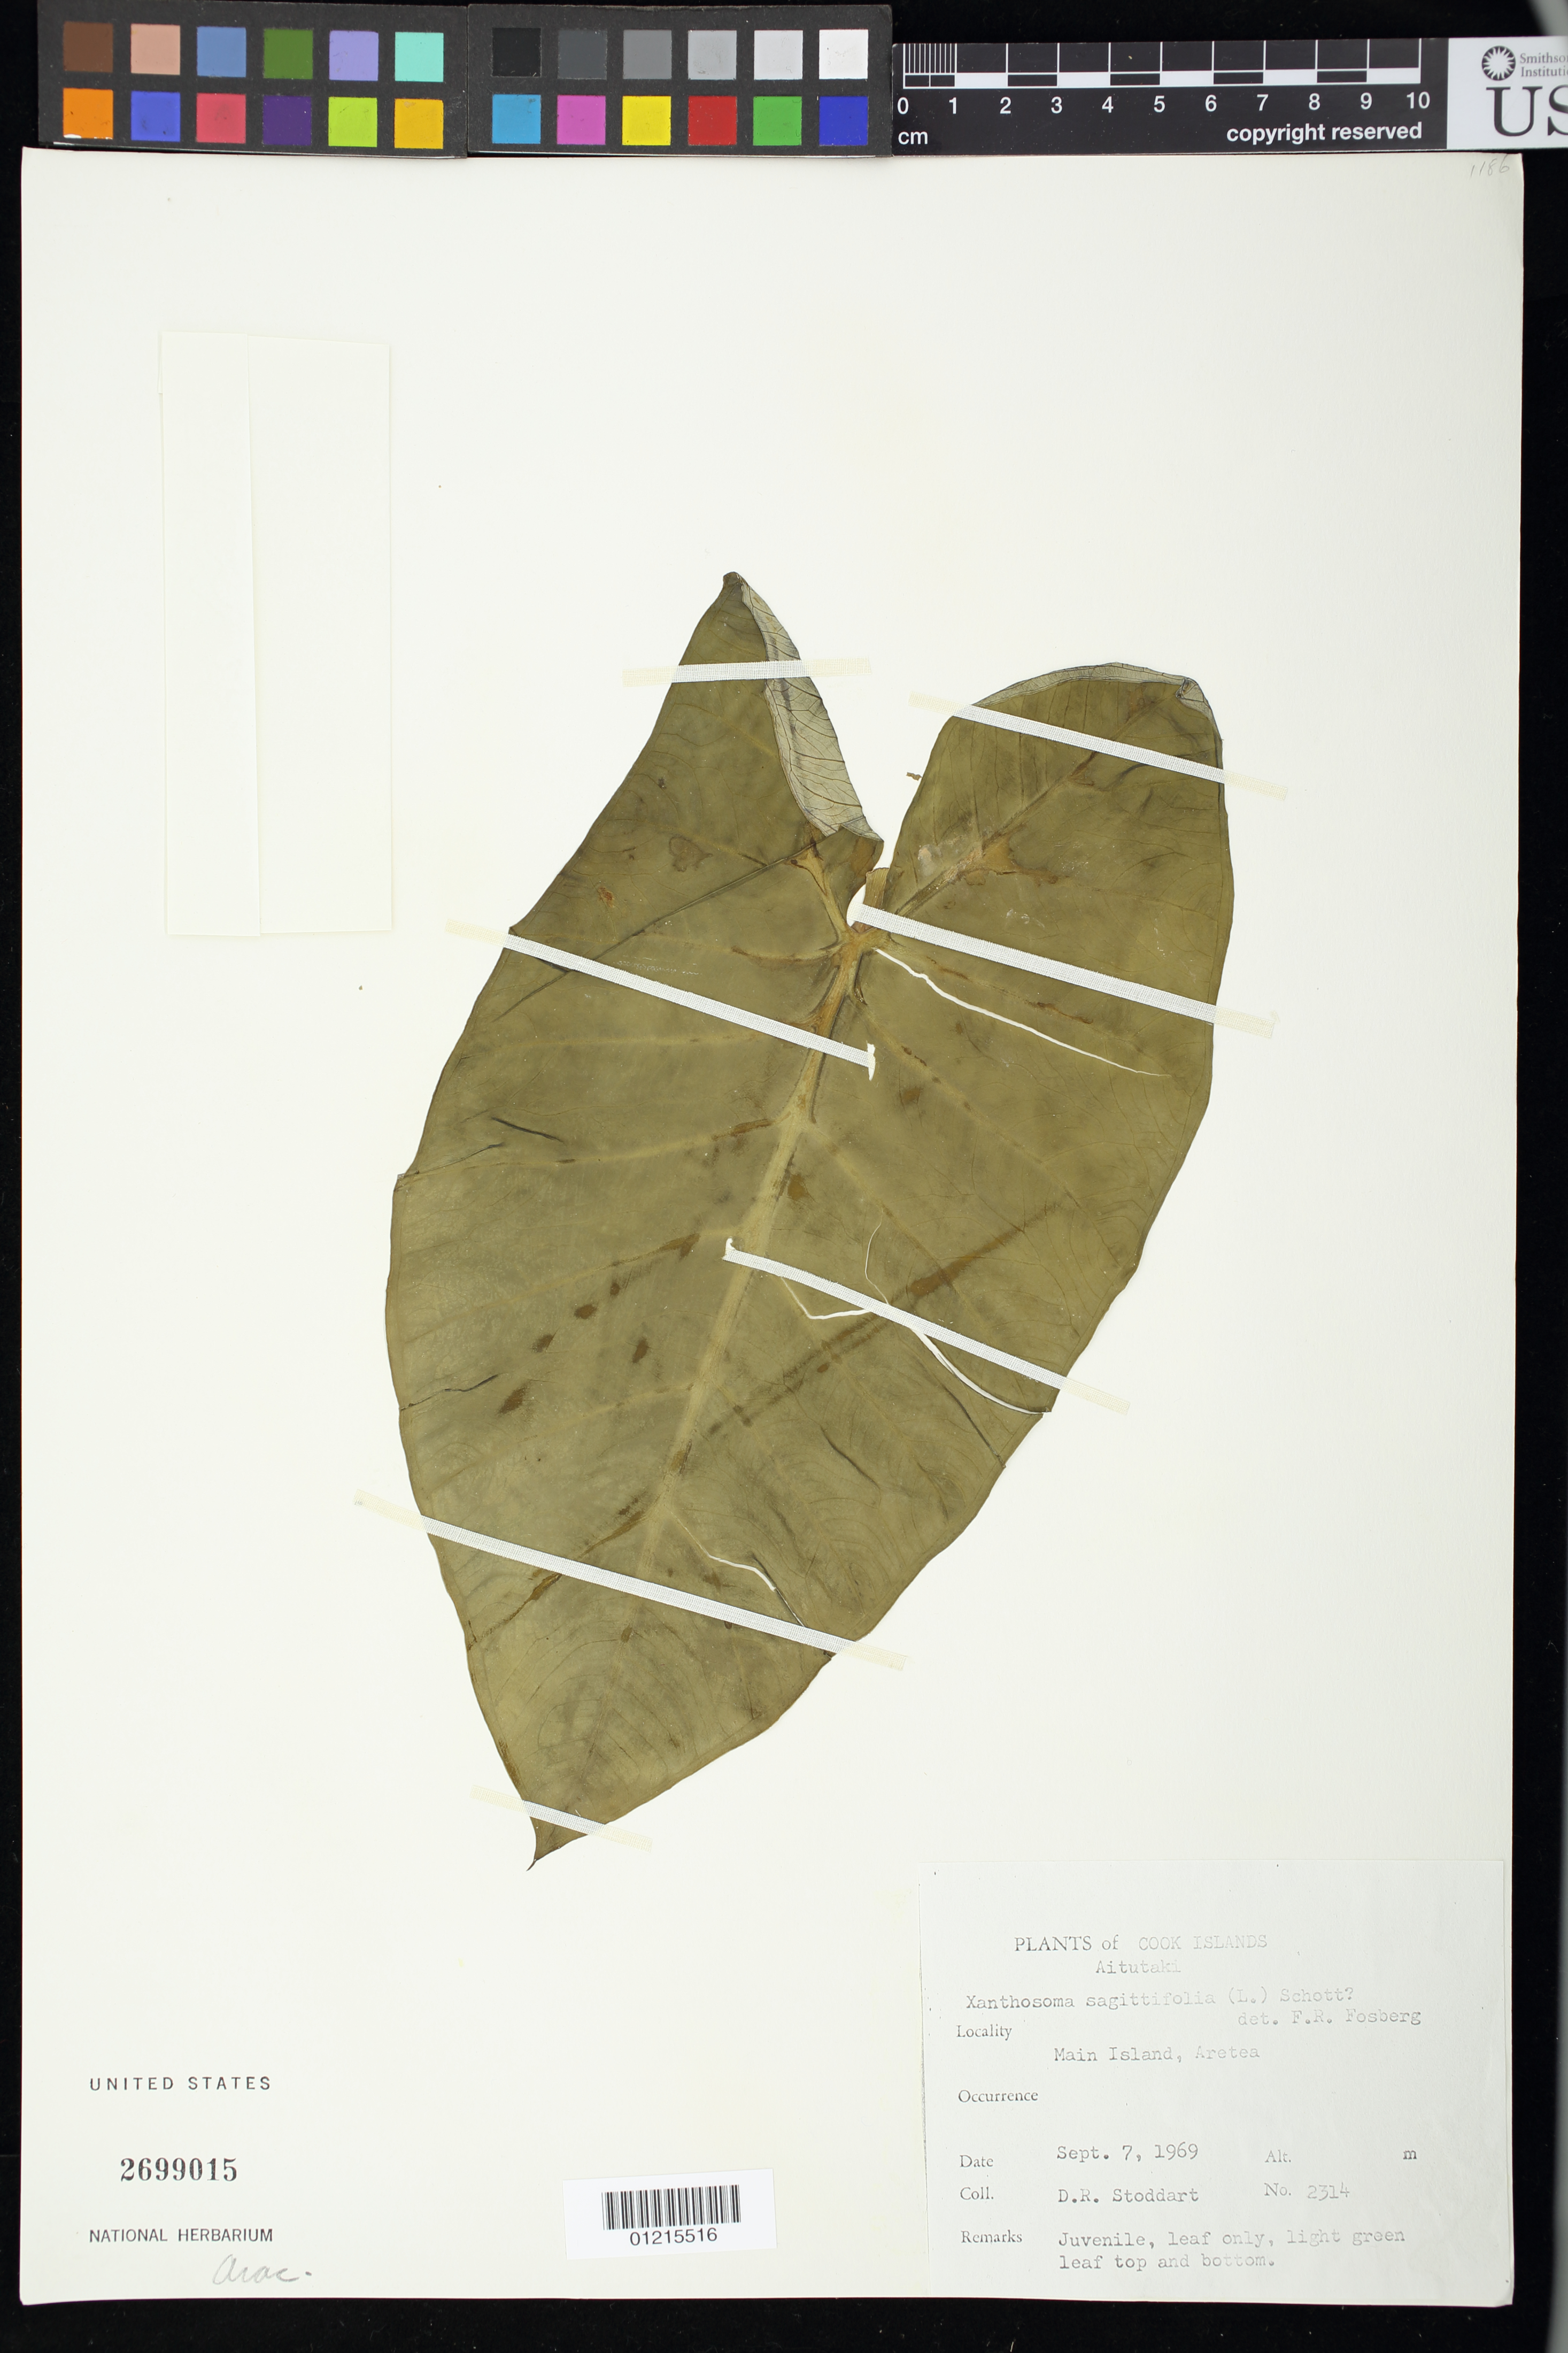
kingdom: Plantae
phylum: Tracheophyta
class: Liliopsida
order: Alismatales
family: Araceae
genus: Xanthosoma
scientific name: Xanthosoma sagittifolium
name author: (L.) Schott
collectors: D. R. Stoddart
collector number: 2314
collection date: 1969-09-07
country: Cook Islands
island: Aitutaki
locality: Main Island, Aretea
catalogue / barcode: US 2699015